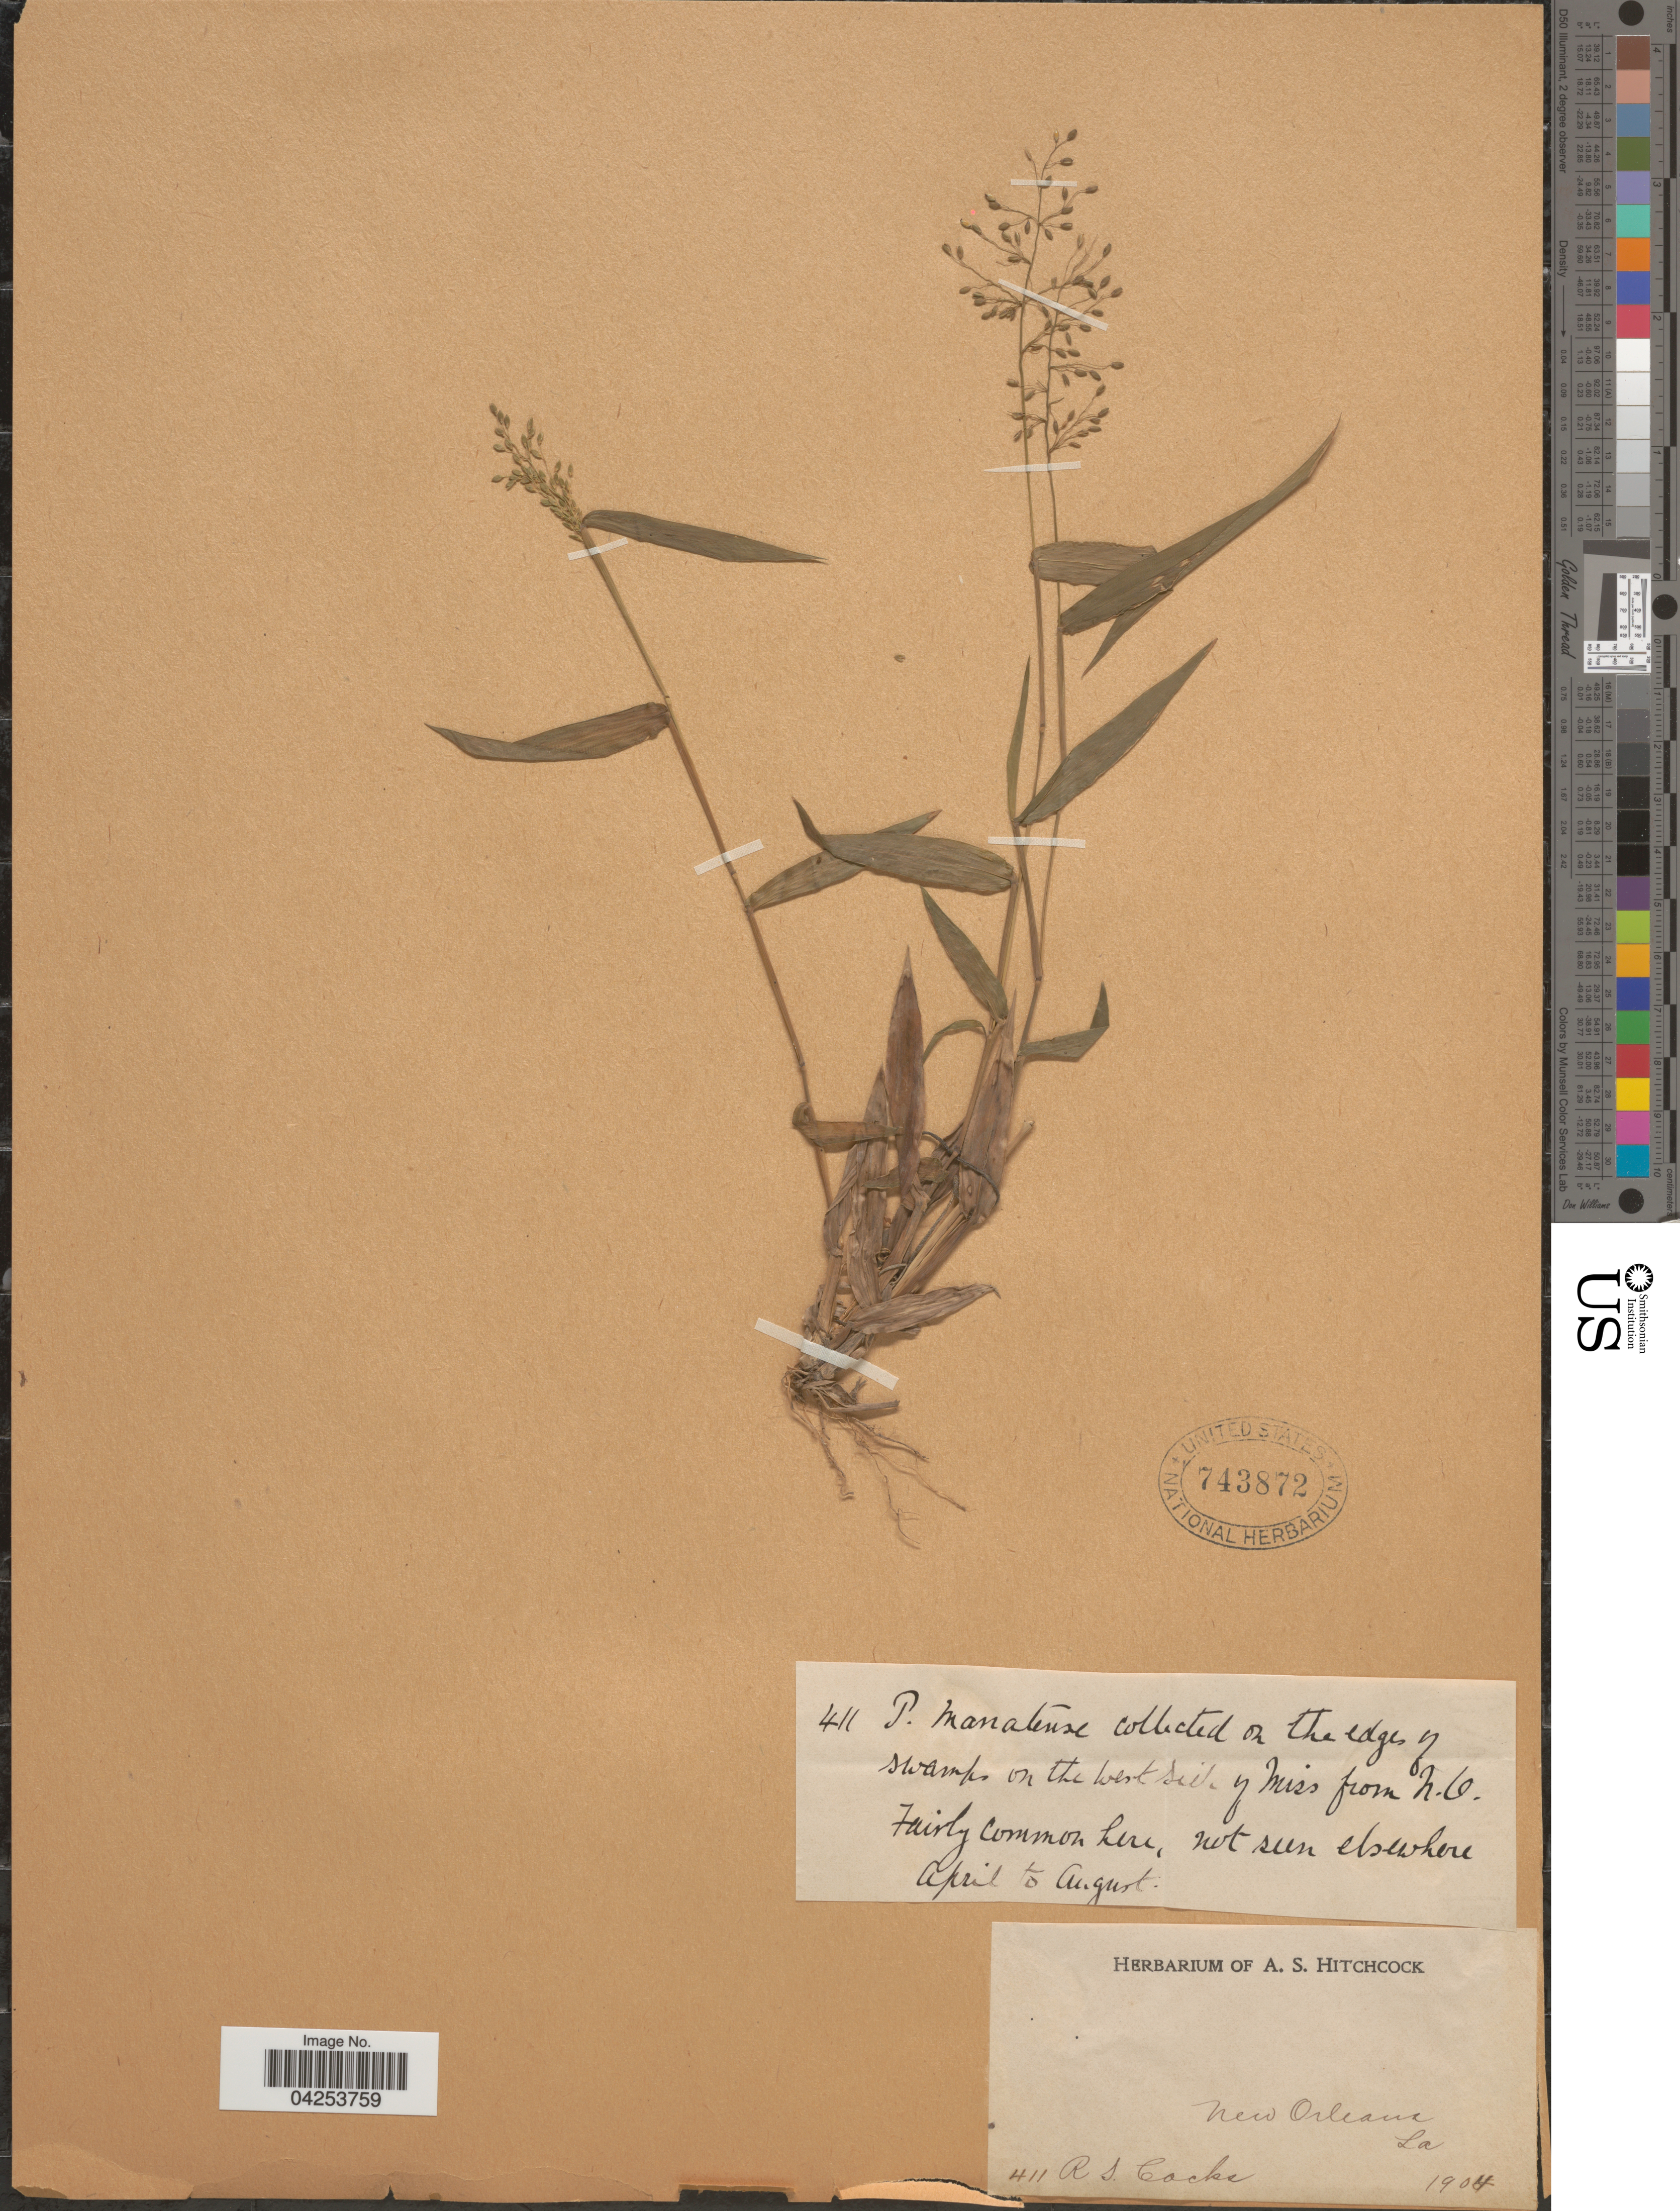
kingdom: Plantae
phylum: Tracheophyta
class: Liliopsida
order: Poales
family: Poaceae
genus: Dichanthelium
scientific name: Dichanthelium commutatum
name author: (Schult.) Gould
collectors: R. Cocks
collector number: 411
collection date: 1904-04/1904-08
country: United States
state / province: Louisiana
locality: New Orleans. On the edges of swamps on the West side of Miss from N.C.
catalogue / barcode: US 743872